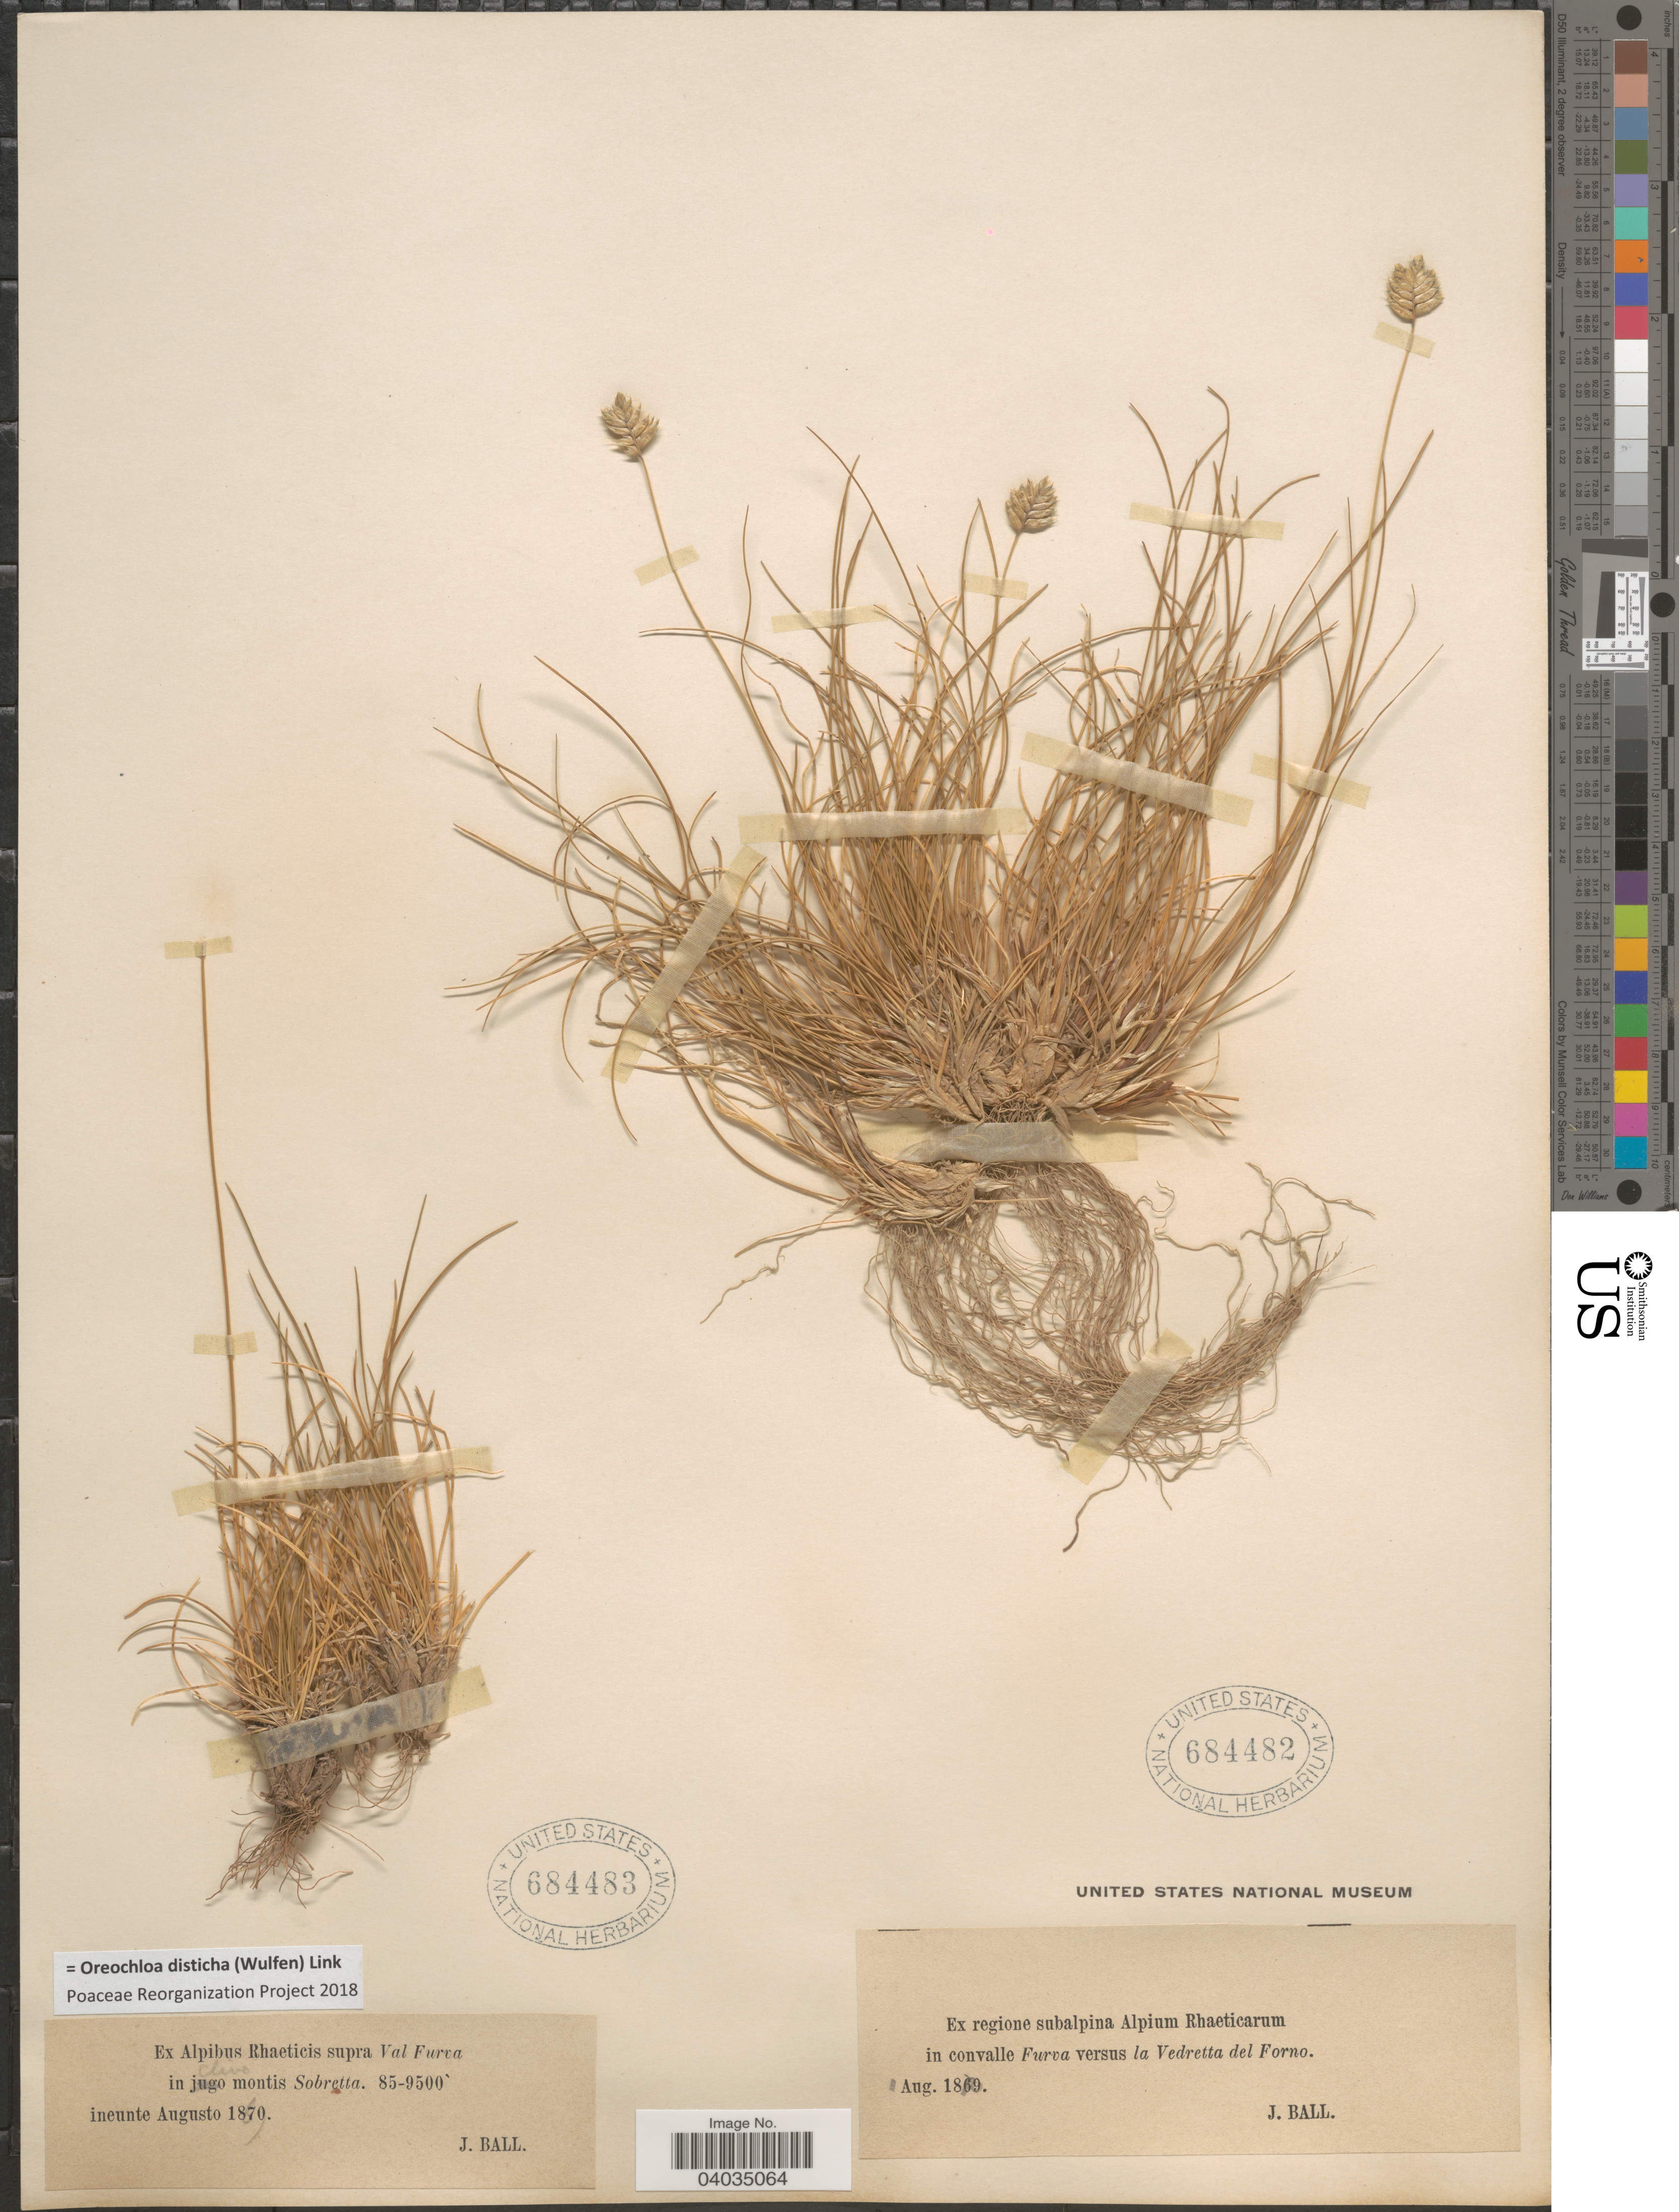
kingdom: Plantae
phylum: Tracheophyta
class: Liliopsida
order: Poales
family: Poaceae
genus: Oreochloa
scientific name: Oreochloa disticha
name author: (Wulfen) Link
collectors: J. Ball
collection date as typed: ineunte Augusto 1870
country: Italy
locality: Ex Alpibus Rhaeticis supra Val Furva in clivo montis Sobretta.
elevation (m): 2591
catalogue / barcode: US 684483